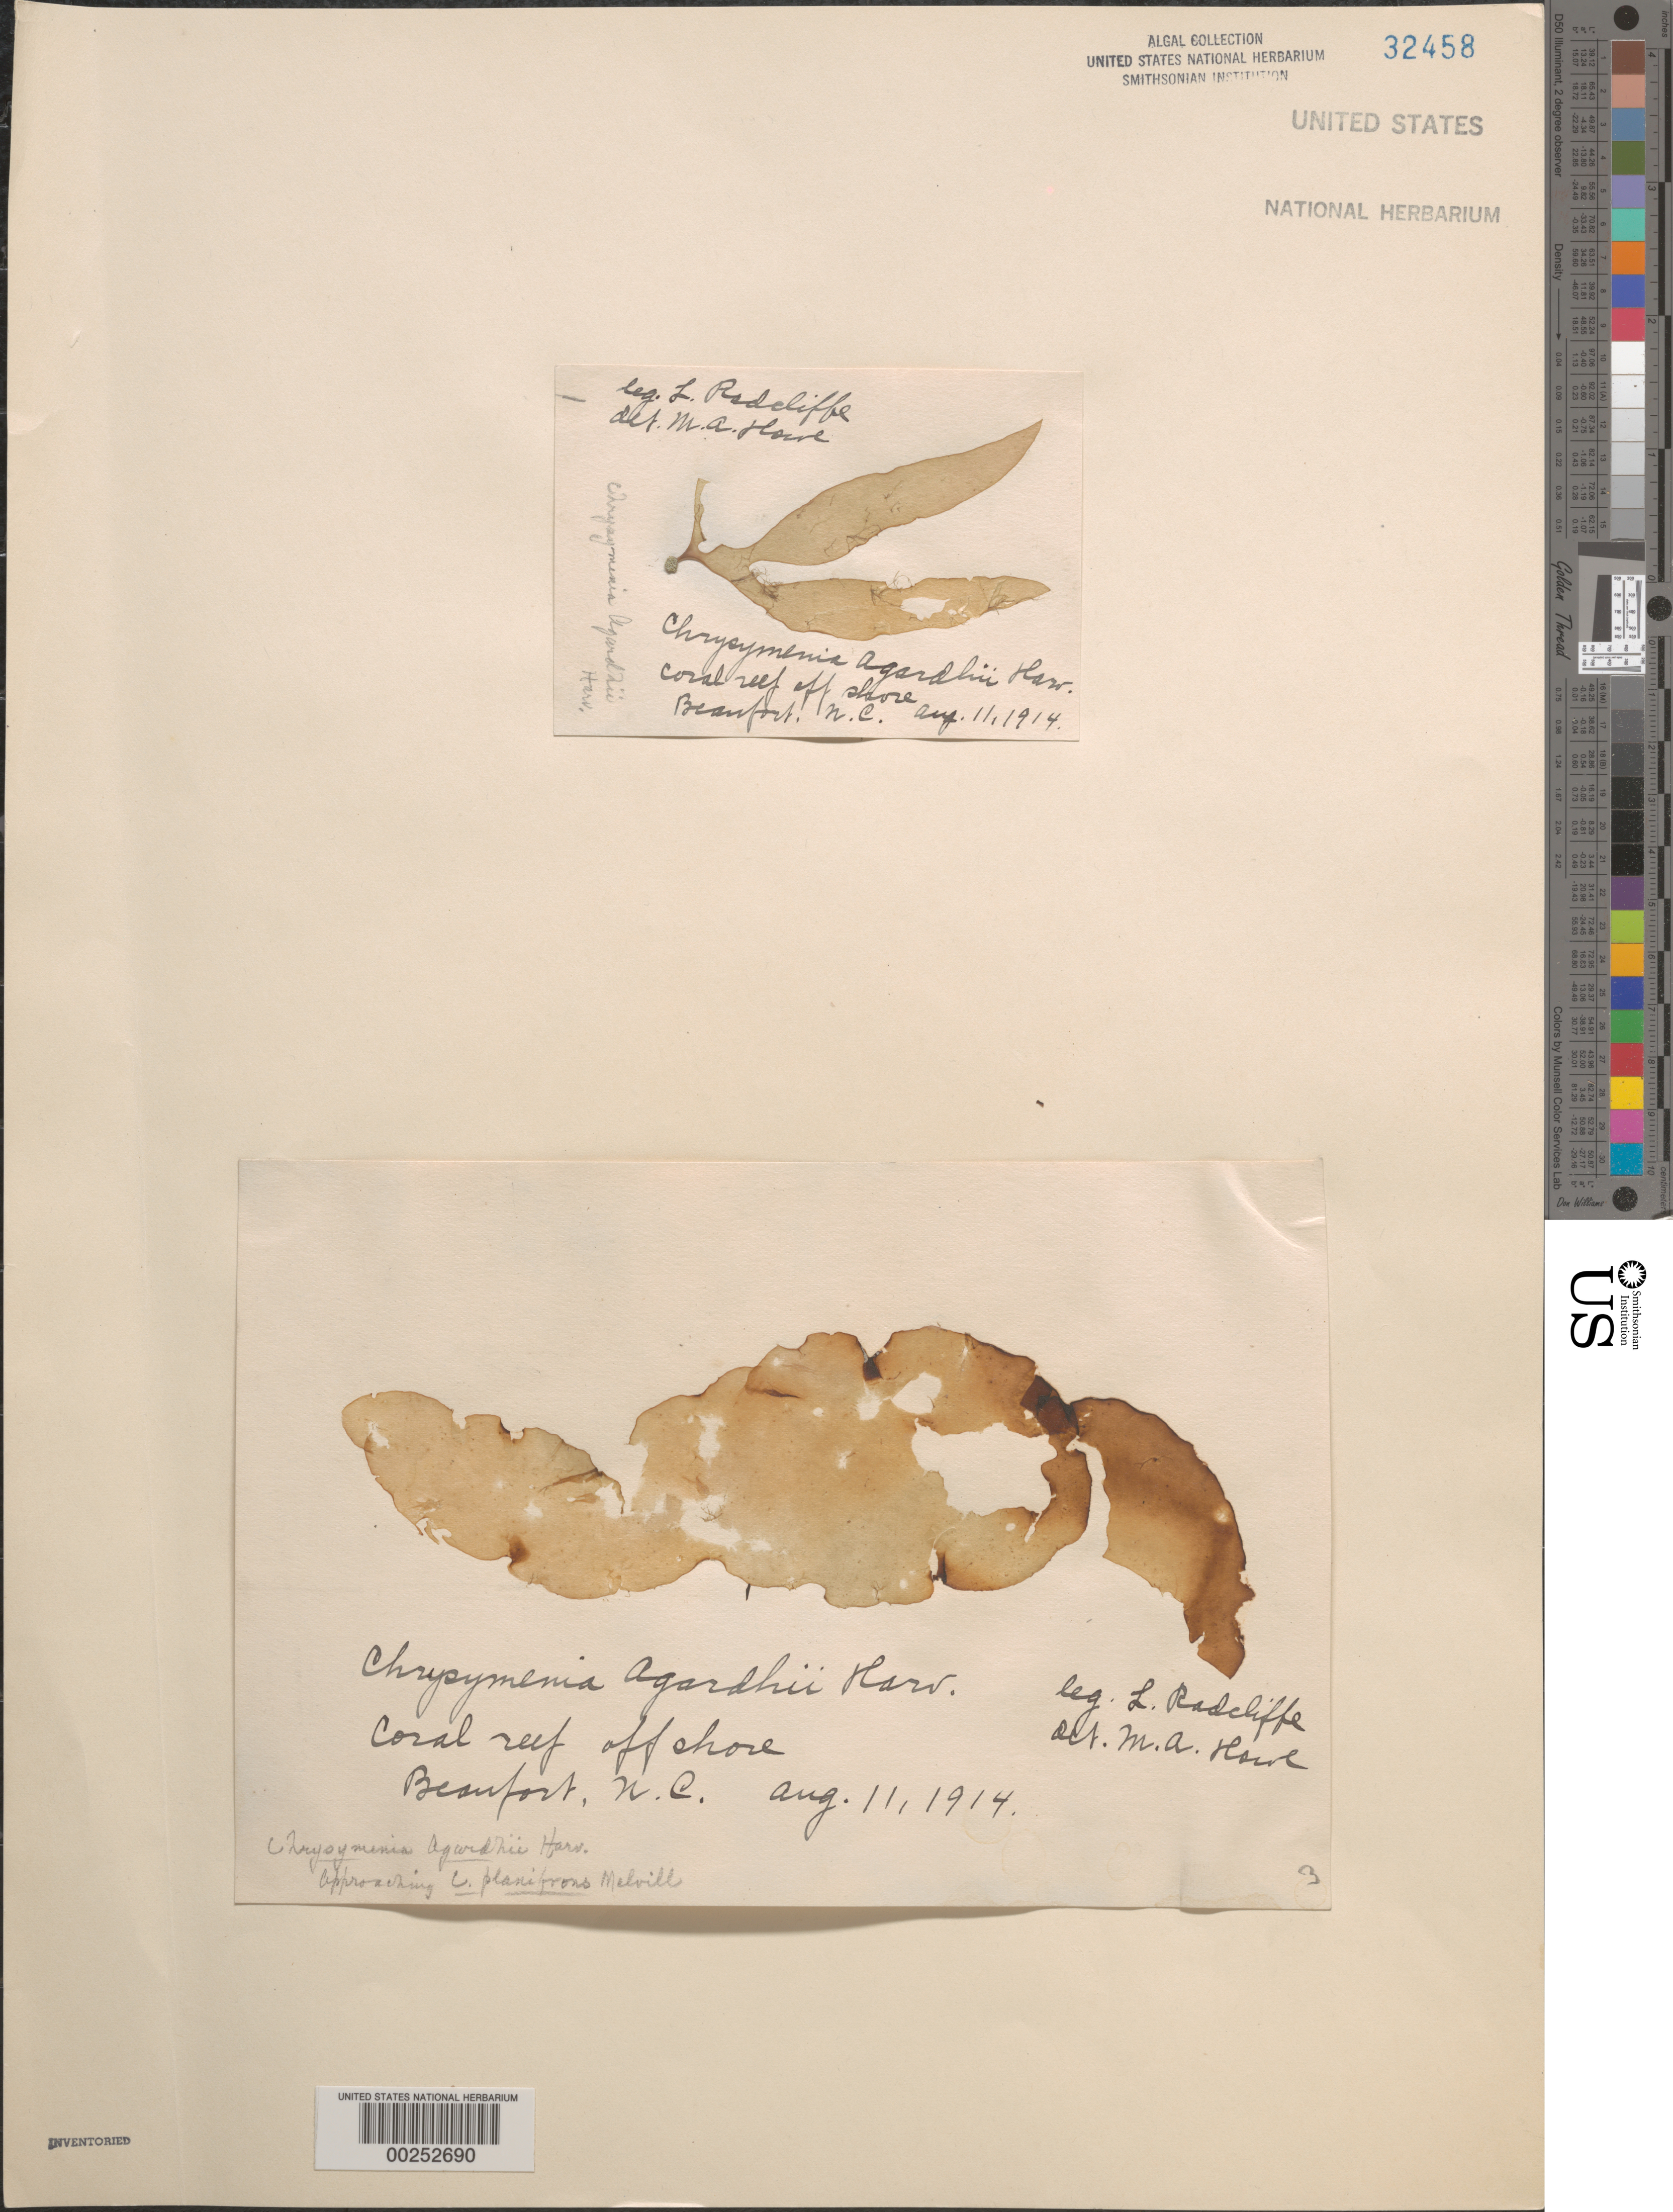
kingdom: Plantae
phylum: Rhodophyta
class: Florideophyceae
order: Rhodymeniales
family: Rhodymeniaceae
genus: Chrysymenia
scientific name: Chrysymenia agardhii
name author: Harv.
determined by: Howe, M. A.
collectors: L. Radcliffe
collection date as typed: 11 Aug 1914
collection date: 1914-08-11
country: United States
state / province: North Carolina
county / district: Carteret County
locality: Coral reef off Beaufort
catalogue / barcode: US 32458